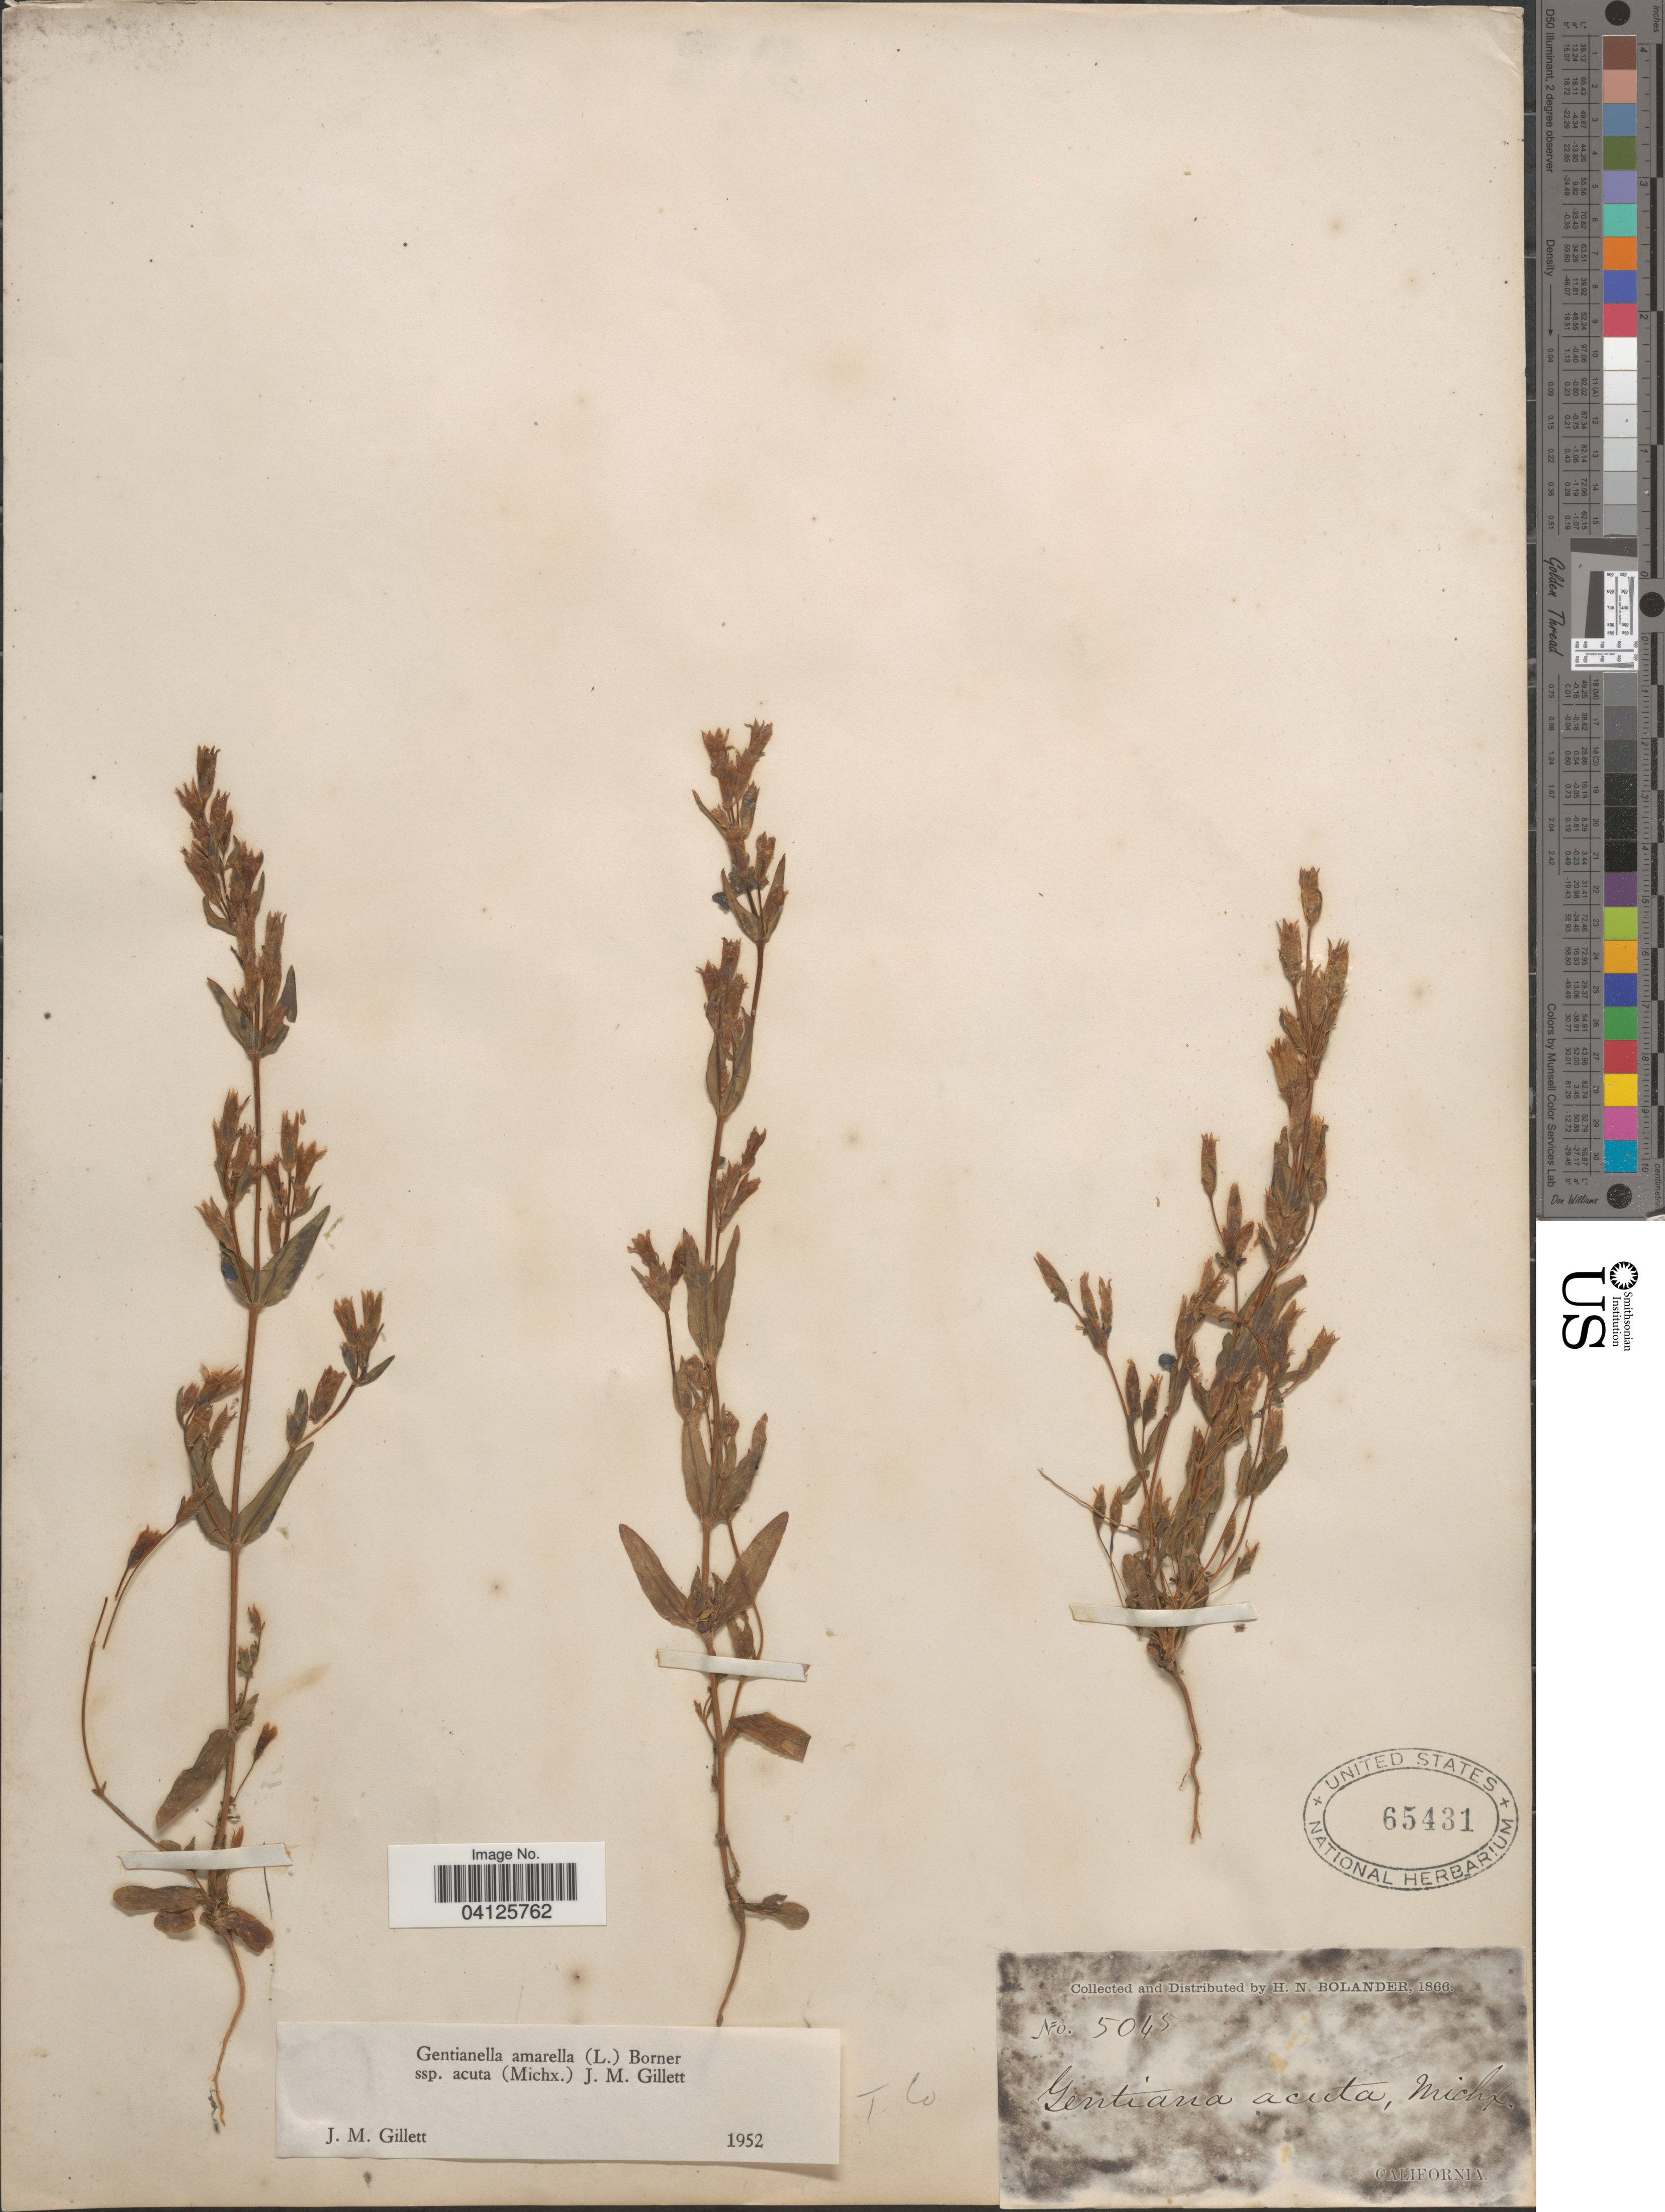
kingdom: Plantae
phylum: Tracheophyta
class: Magnoliopsida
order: Gentianales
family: Gentianaceae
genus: Gentianella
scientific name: Gentianella amarella subsp. acuta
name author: (Michx.) J.M. Gillett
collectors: H. Bolander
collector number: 5045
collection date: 1866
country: United States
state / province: California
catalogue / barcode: US 65431